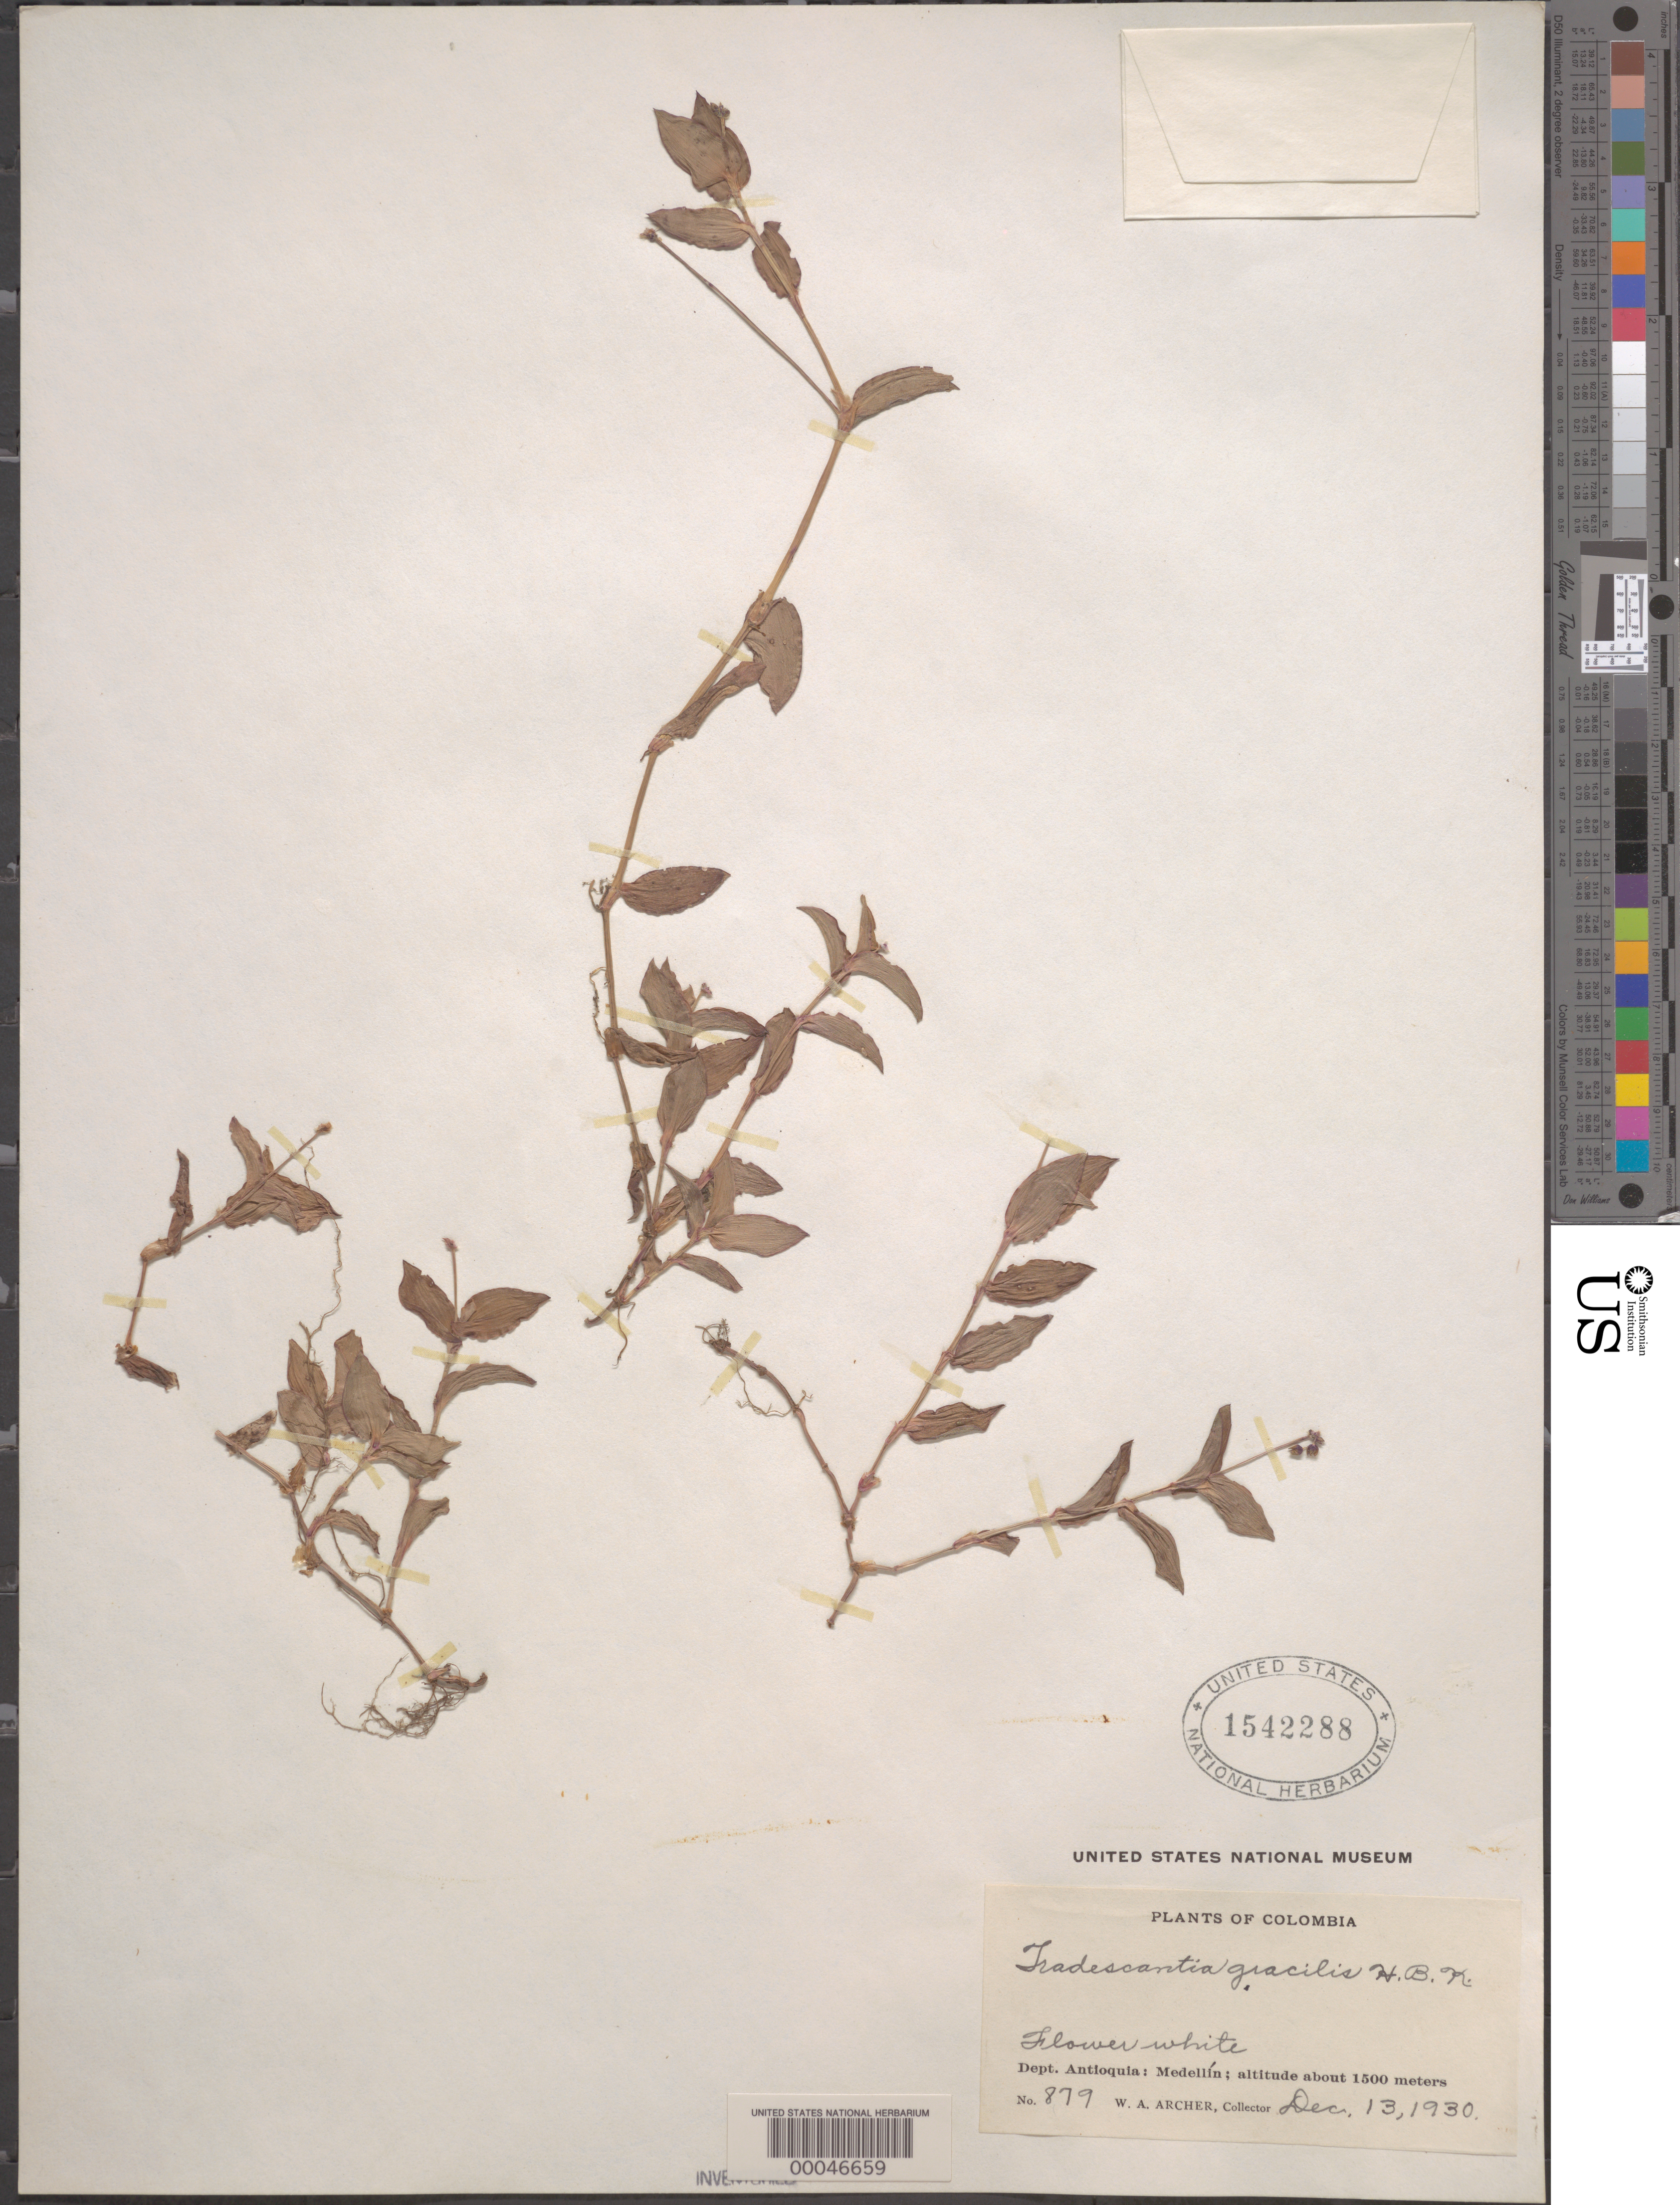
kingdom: Plantae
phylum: Tracheophyta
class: Liliopsida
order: Commelinales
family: Commelinaceae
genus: Callisia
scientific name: Callisia gracilis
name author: (Kunth) D.R. Hunt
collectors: W. A. Archer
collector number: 879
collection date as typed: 13 Dec 1930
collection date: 1930-12-13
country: Colombia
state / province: Antioquia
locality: Medellin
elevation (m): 1500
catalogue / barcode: US 1542288